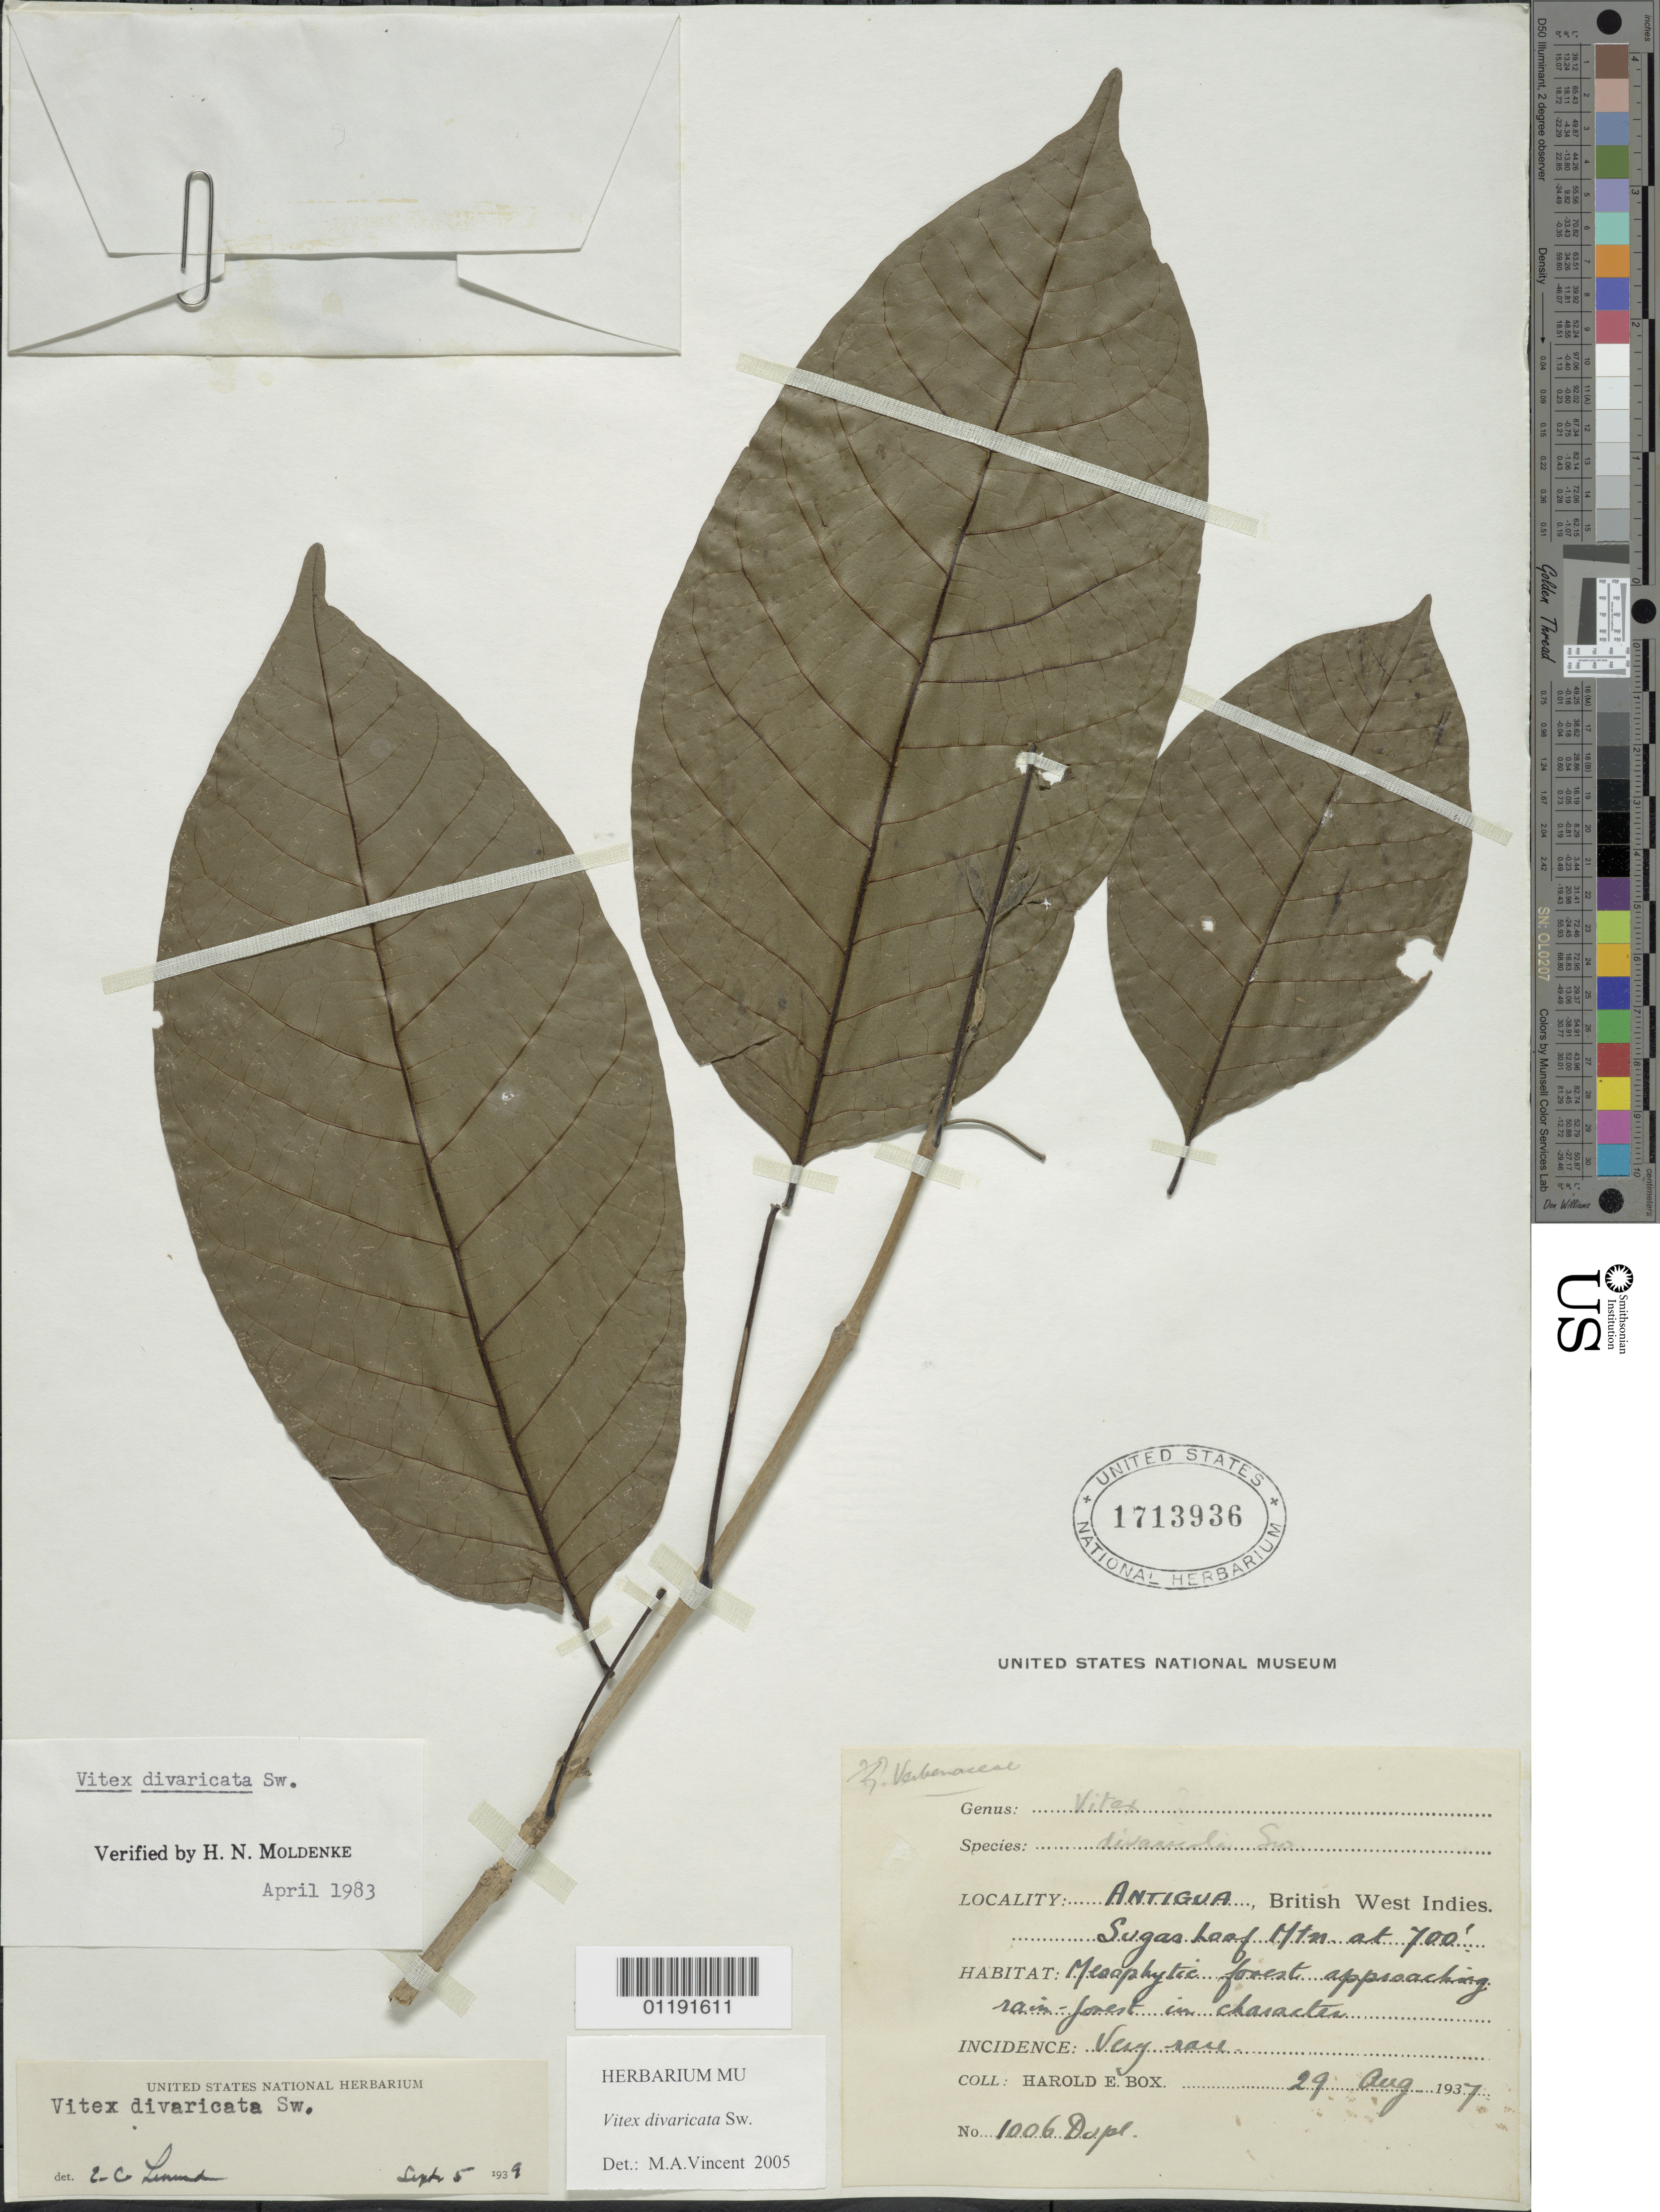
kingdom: Plantae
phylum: Tracheophyta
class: Magnoliopsida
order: Lamiales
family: Lamiaceae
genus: Vitex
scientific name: Vitex divaricata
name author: Sw.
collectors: H. E. Box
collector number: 1006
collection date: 1937-08-29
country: Antigua and Barbuda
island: Antigua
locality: Sugarloaf Mountain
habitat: Mountain, mesophytic forest approaching rain-forest in character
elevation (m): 213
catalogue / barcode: US 1713936